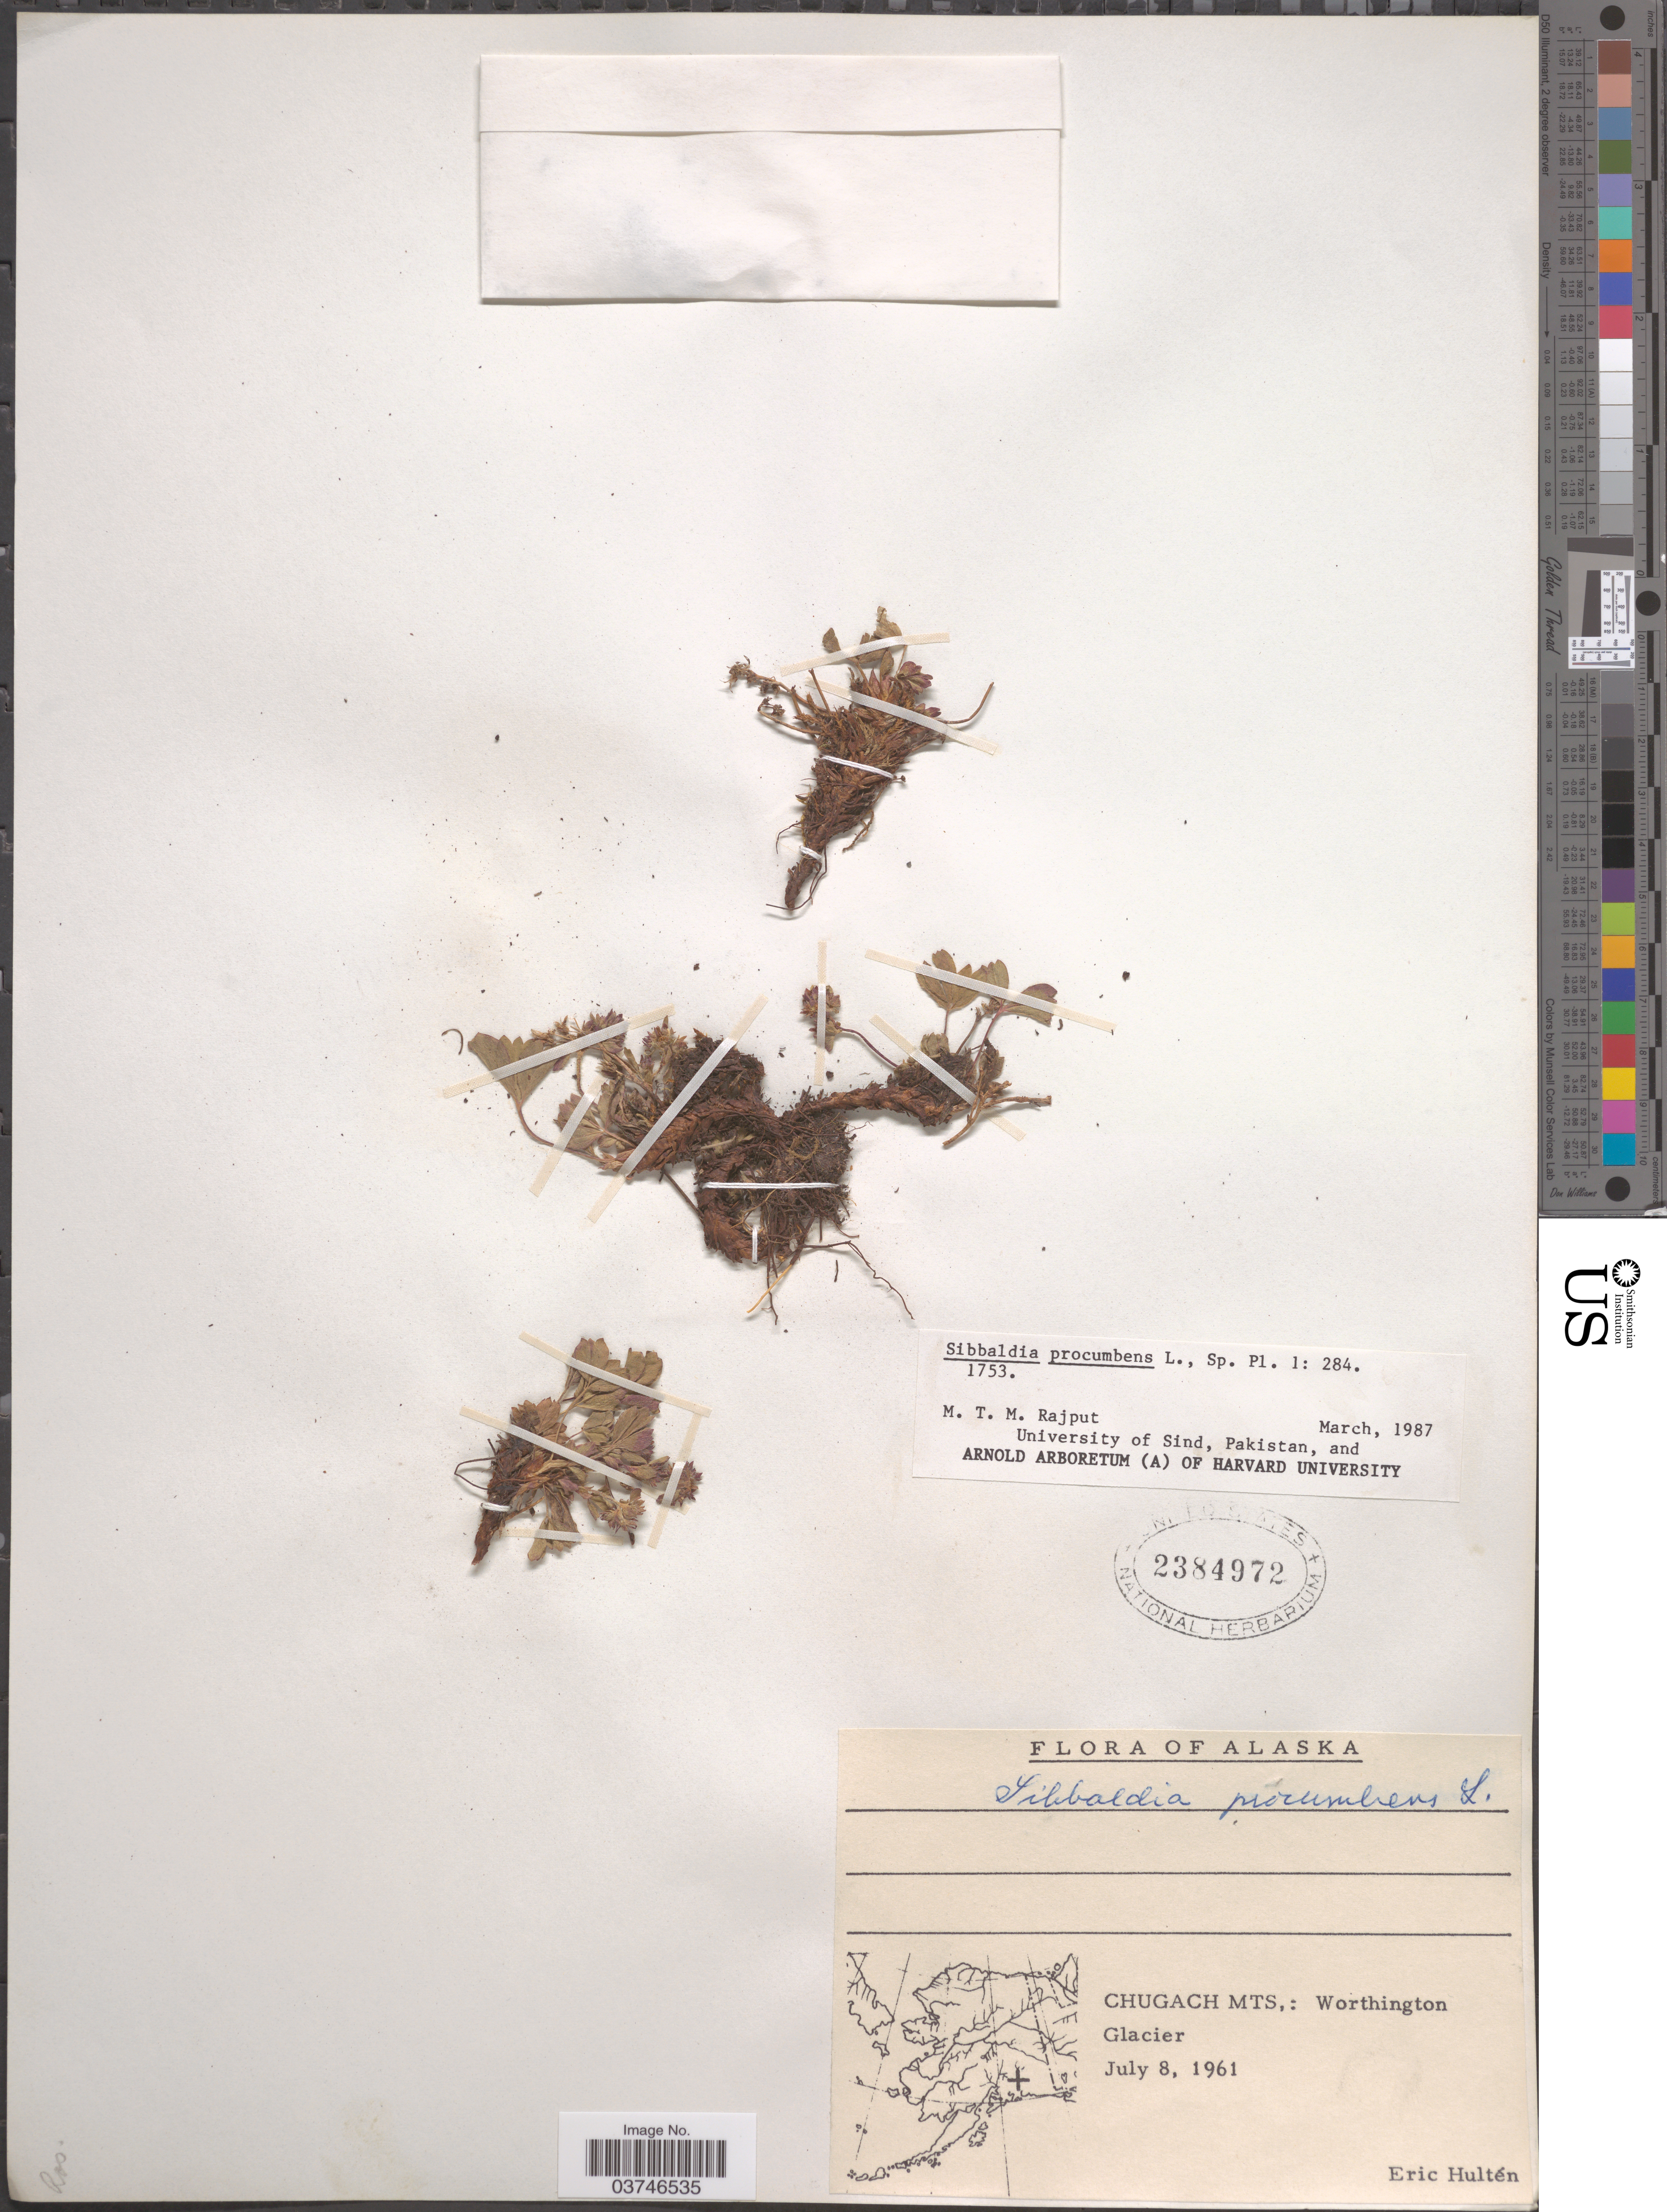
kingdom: Plantae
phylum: Tracheophyta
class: Magnoliopsida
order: Rosales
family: Rosaceae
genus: Sibbaldia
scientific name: Sibbaldia procumbens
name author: L.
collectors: E. G. Hultén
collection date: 1961-07-08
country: United States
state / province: Alaska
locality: Chugach Mts.: Worthington Glacier.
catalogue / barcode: US 2384972